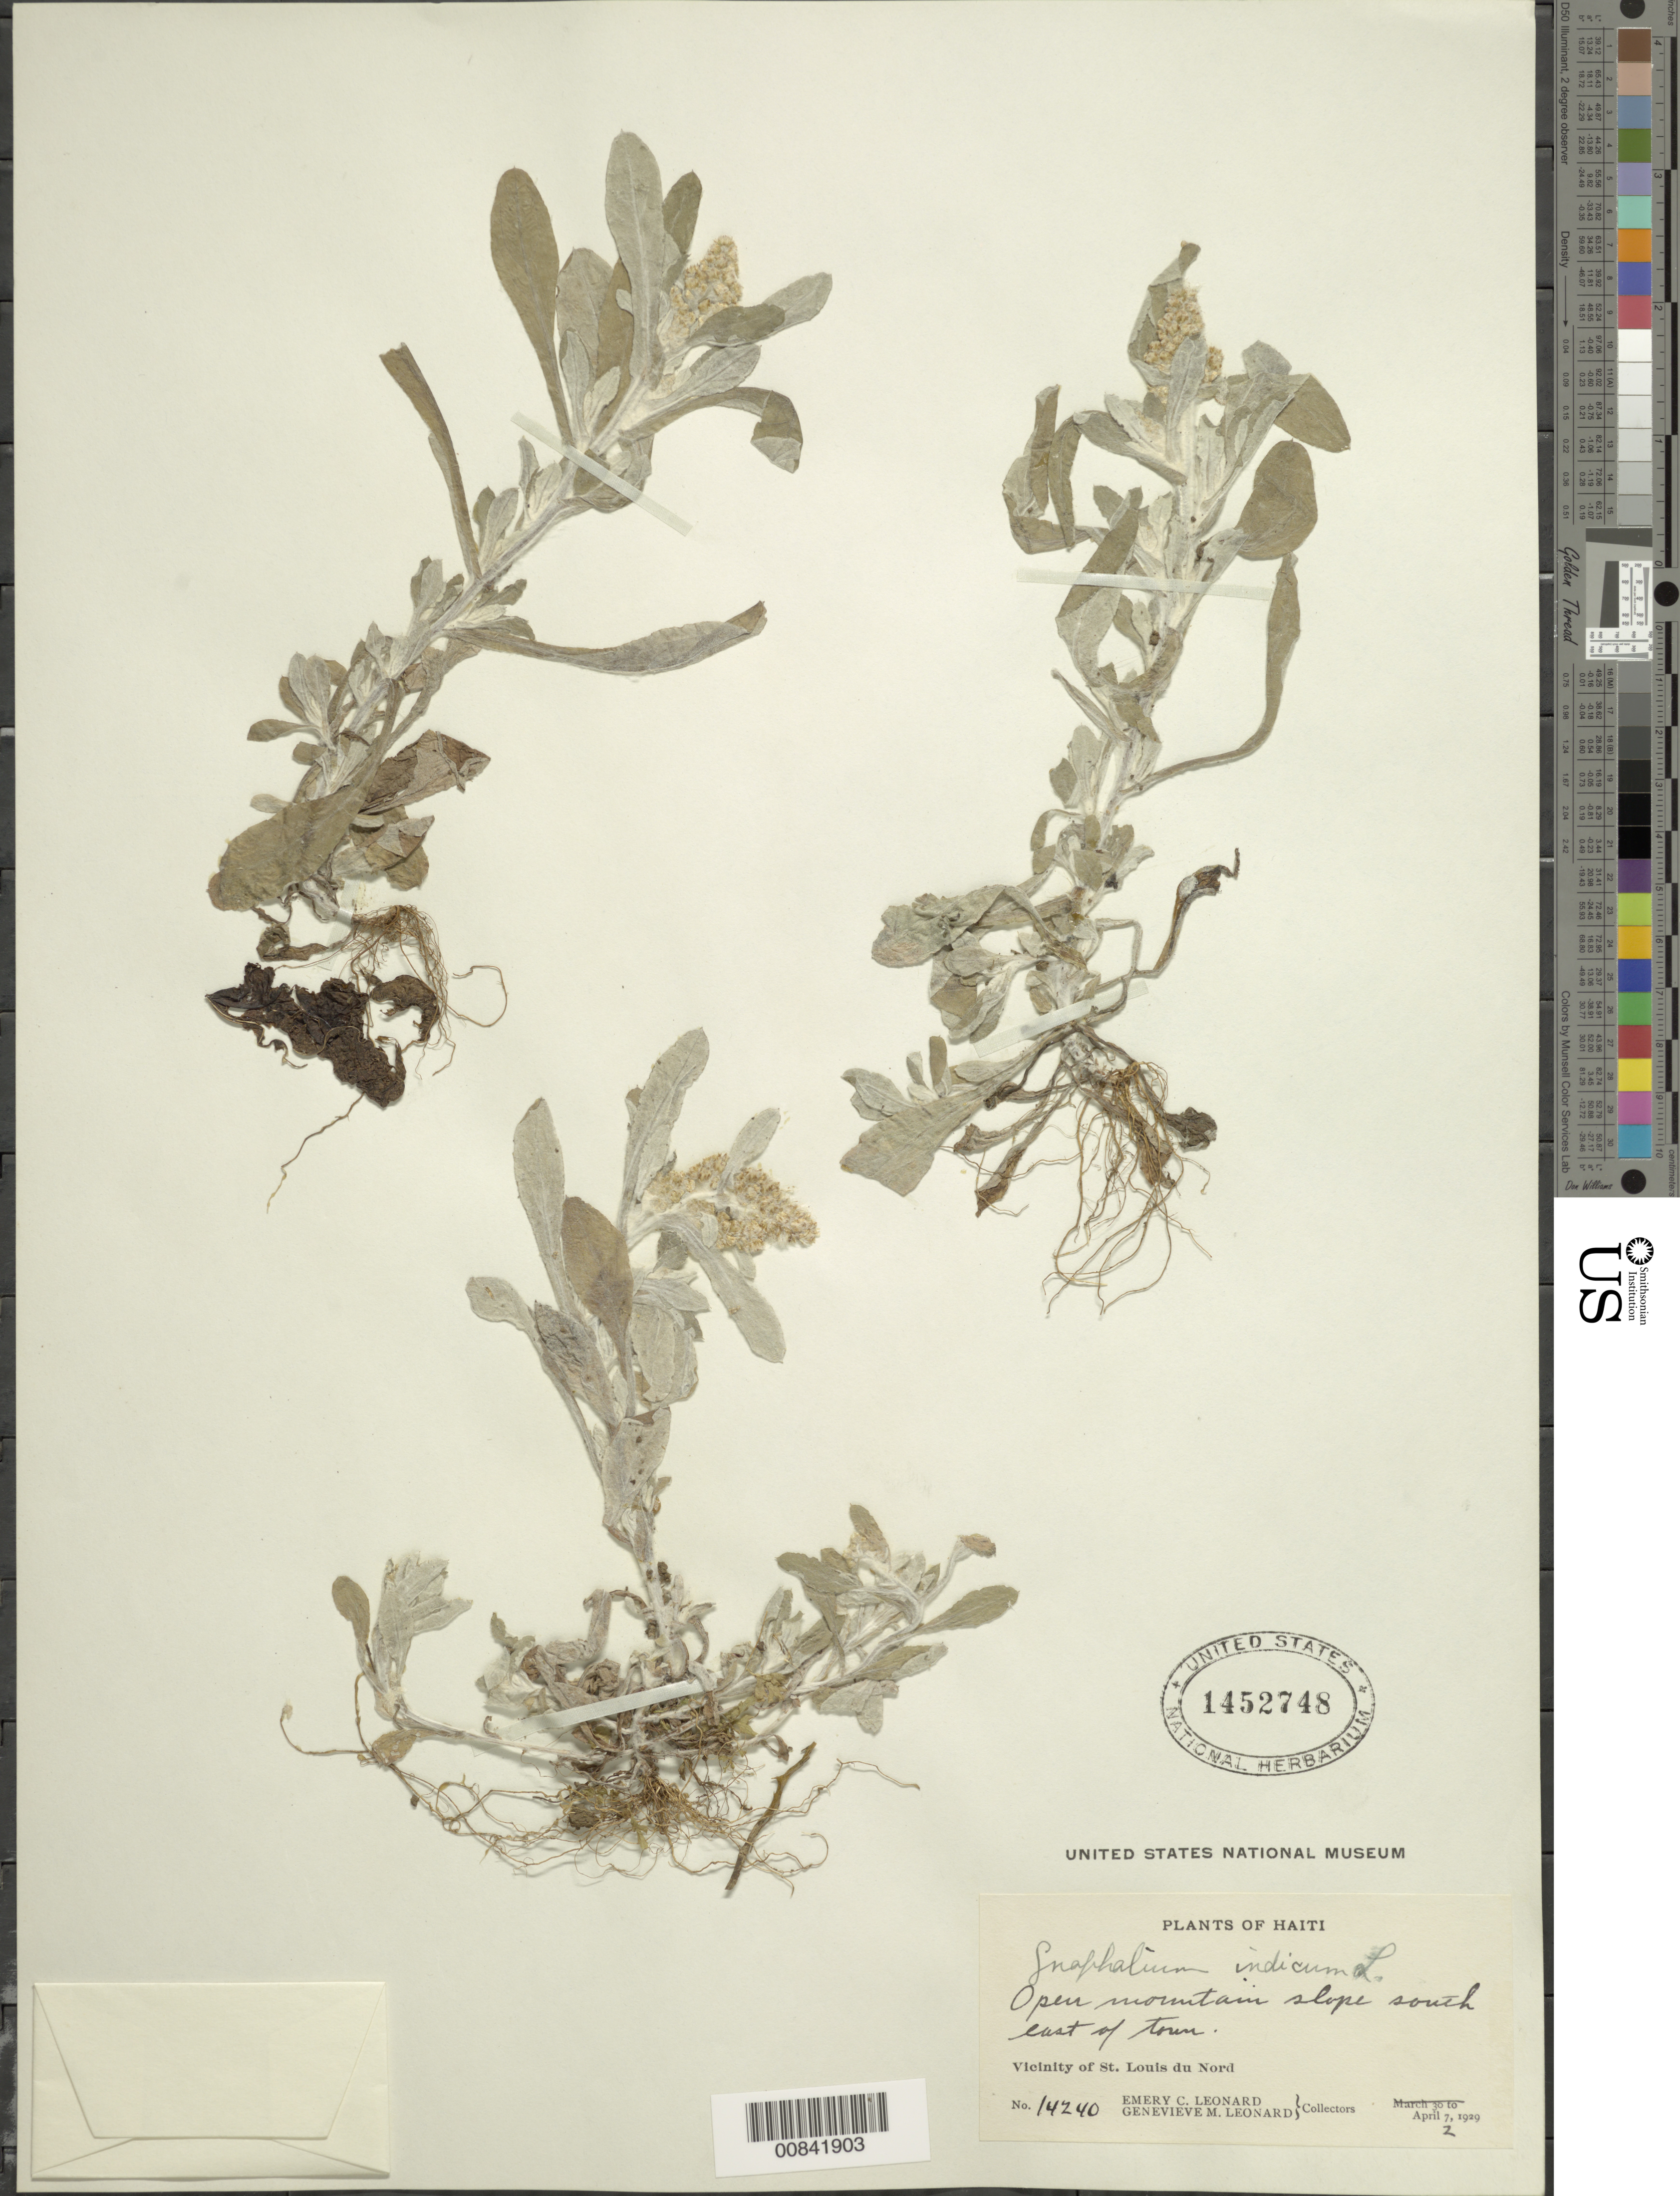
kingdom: Plantae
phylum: Tracheophyta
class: Magnoliopsida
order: Asterales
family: Asteraceae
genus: Helichrysum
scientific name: Helichrysum indicum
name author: (L.) Grierson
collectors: E. C. Leonard & G. M. Leonard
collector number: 14240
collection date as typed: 02 Apr 1929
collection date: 1929-04-02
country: Haiti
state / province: Nord-Ouest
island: Hispaniola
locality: Vicinity of St. Louis du Nord, SE of town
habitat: Open mountain slope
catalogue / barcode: US 1452748